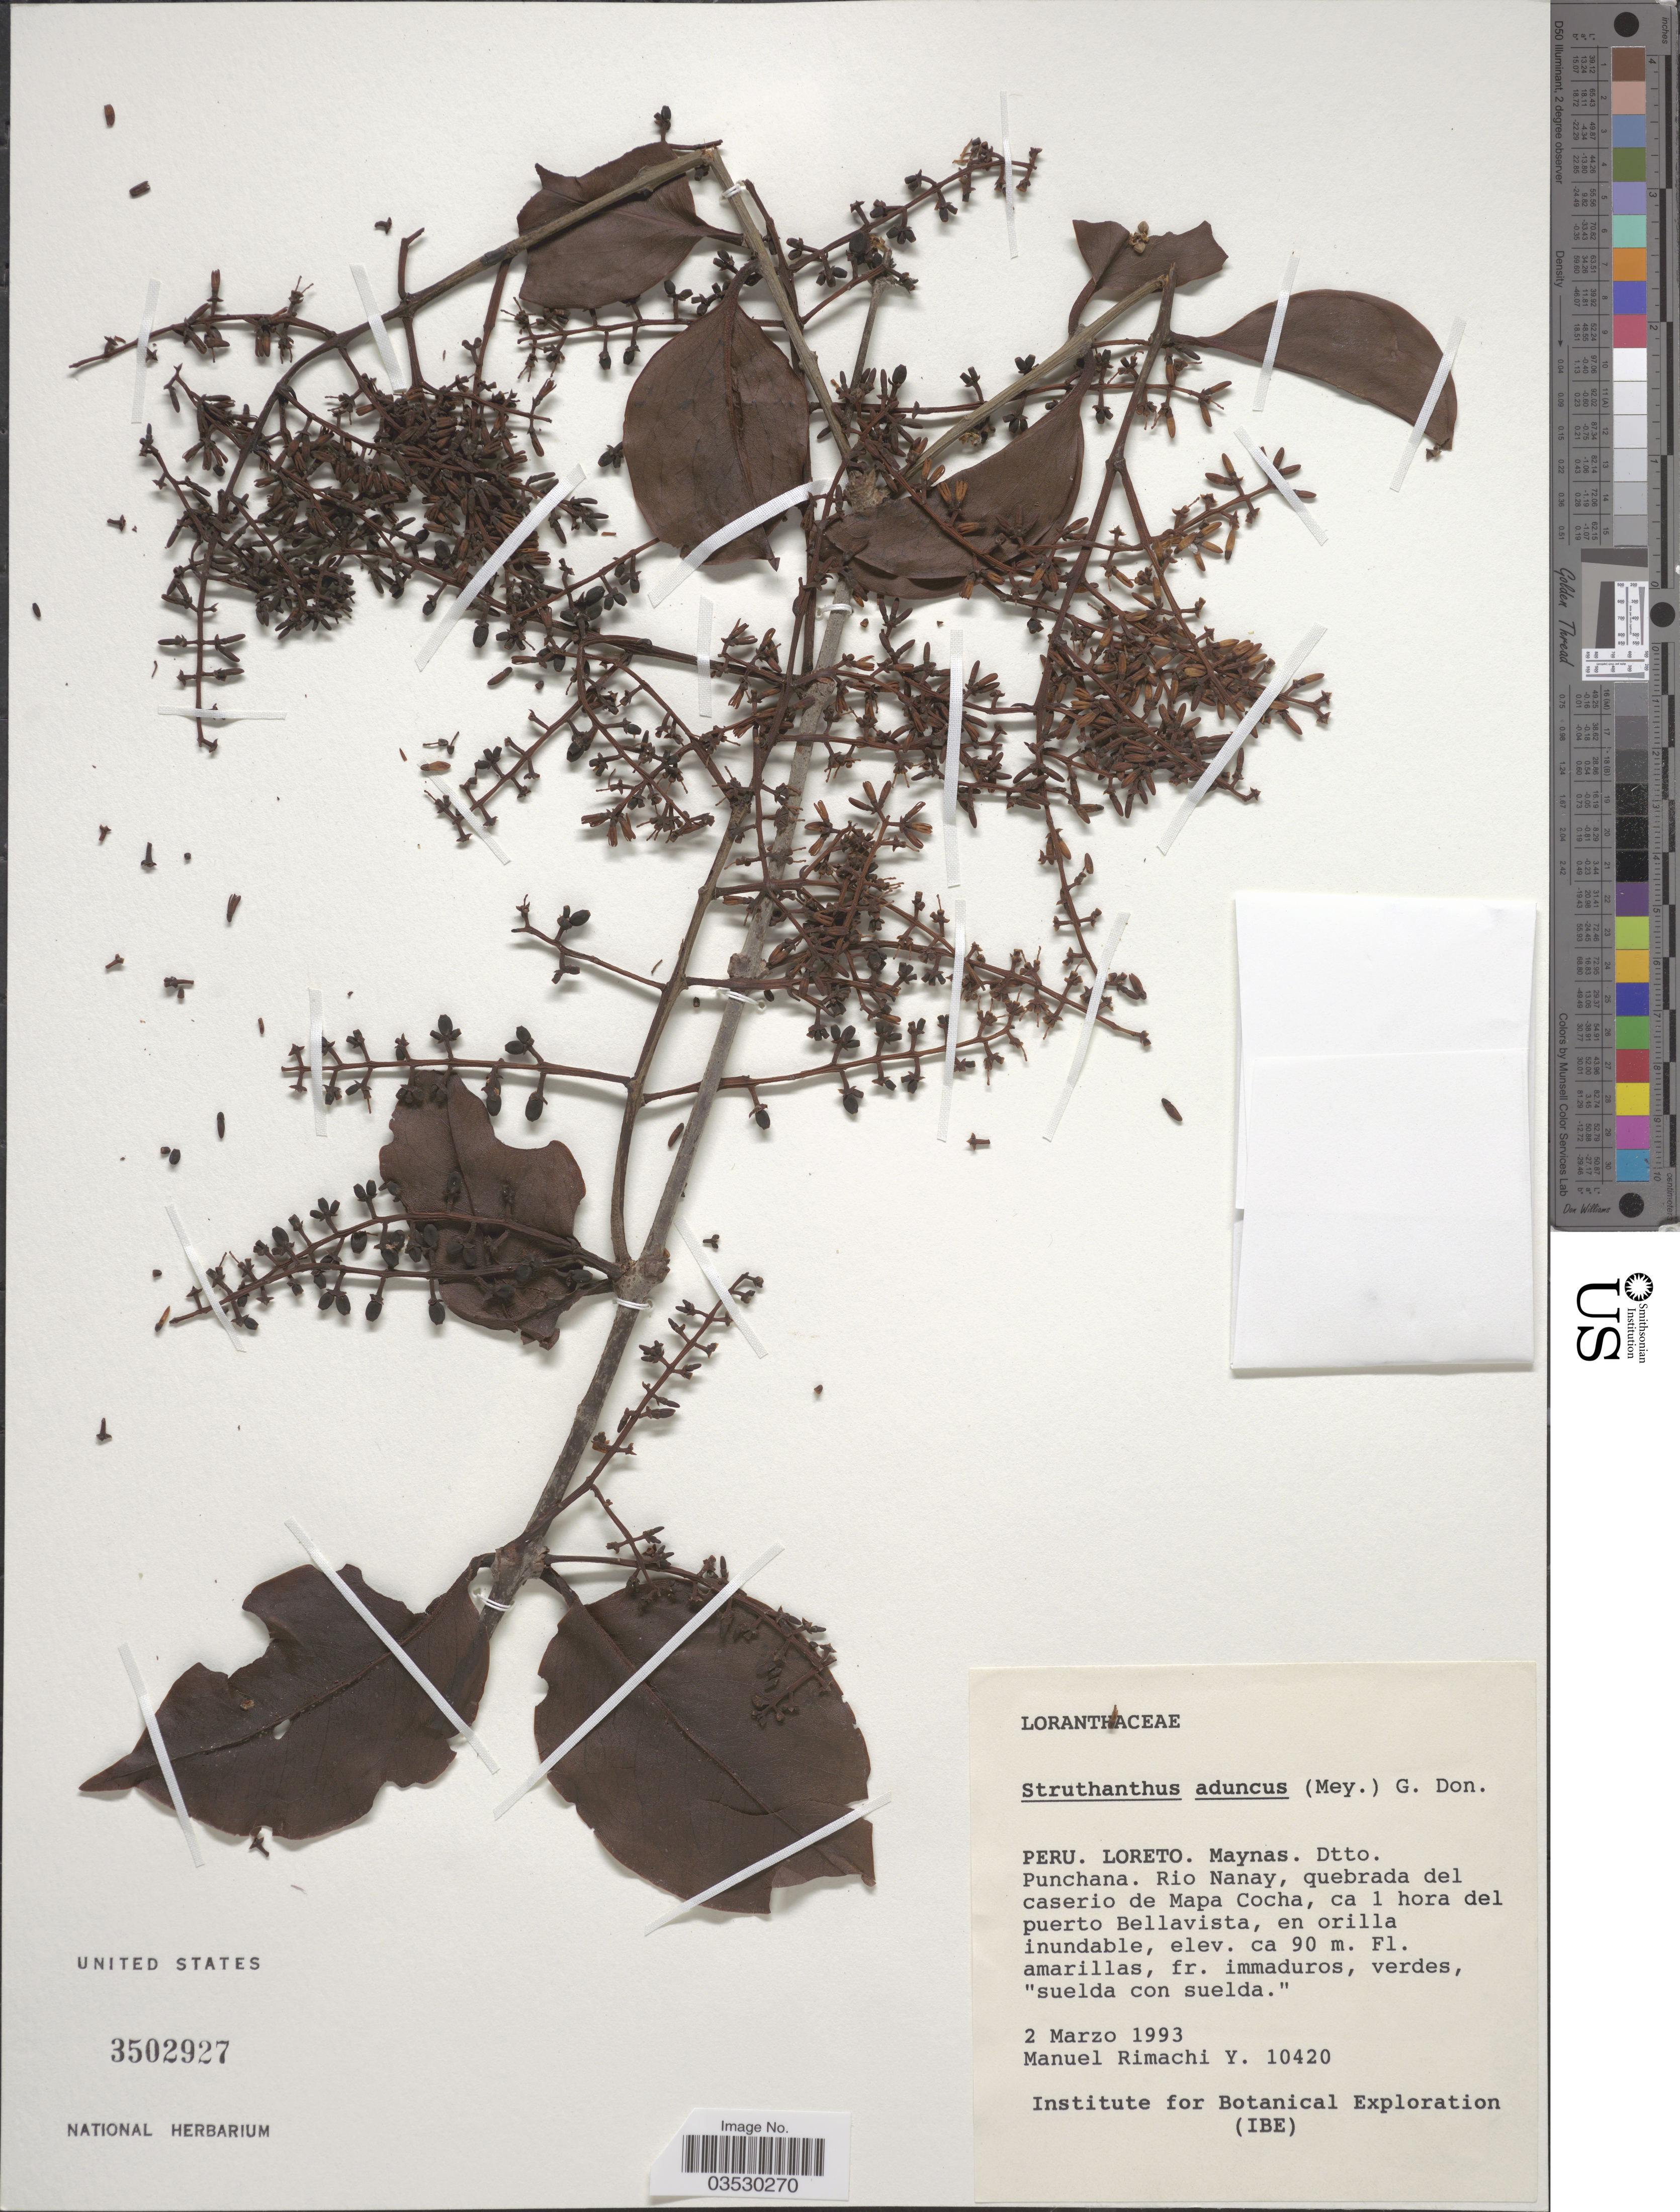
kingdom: Plantae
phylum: Tracheophyta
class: Magnoliopsida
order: Santalales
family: Loranthaceae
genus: Struthanthus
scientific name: Struthanthus aduncus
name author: (G. Mey.) G. Don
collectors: M. Rimachi Y.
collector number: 10420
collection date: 1993-03-02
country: Peru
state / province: Loreto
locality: Maynas. Dtto. Punchana. Rio Nanay, quebrada del caserio de Mapa Cocha, ca 1 hora del puerto Bellavista.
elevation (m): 90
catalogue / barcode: US 3502927